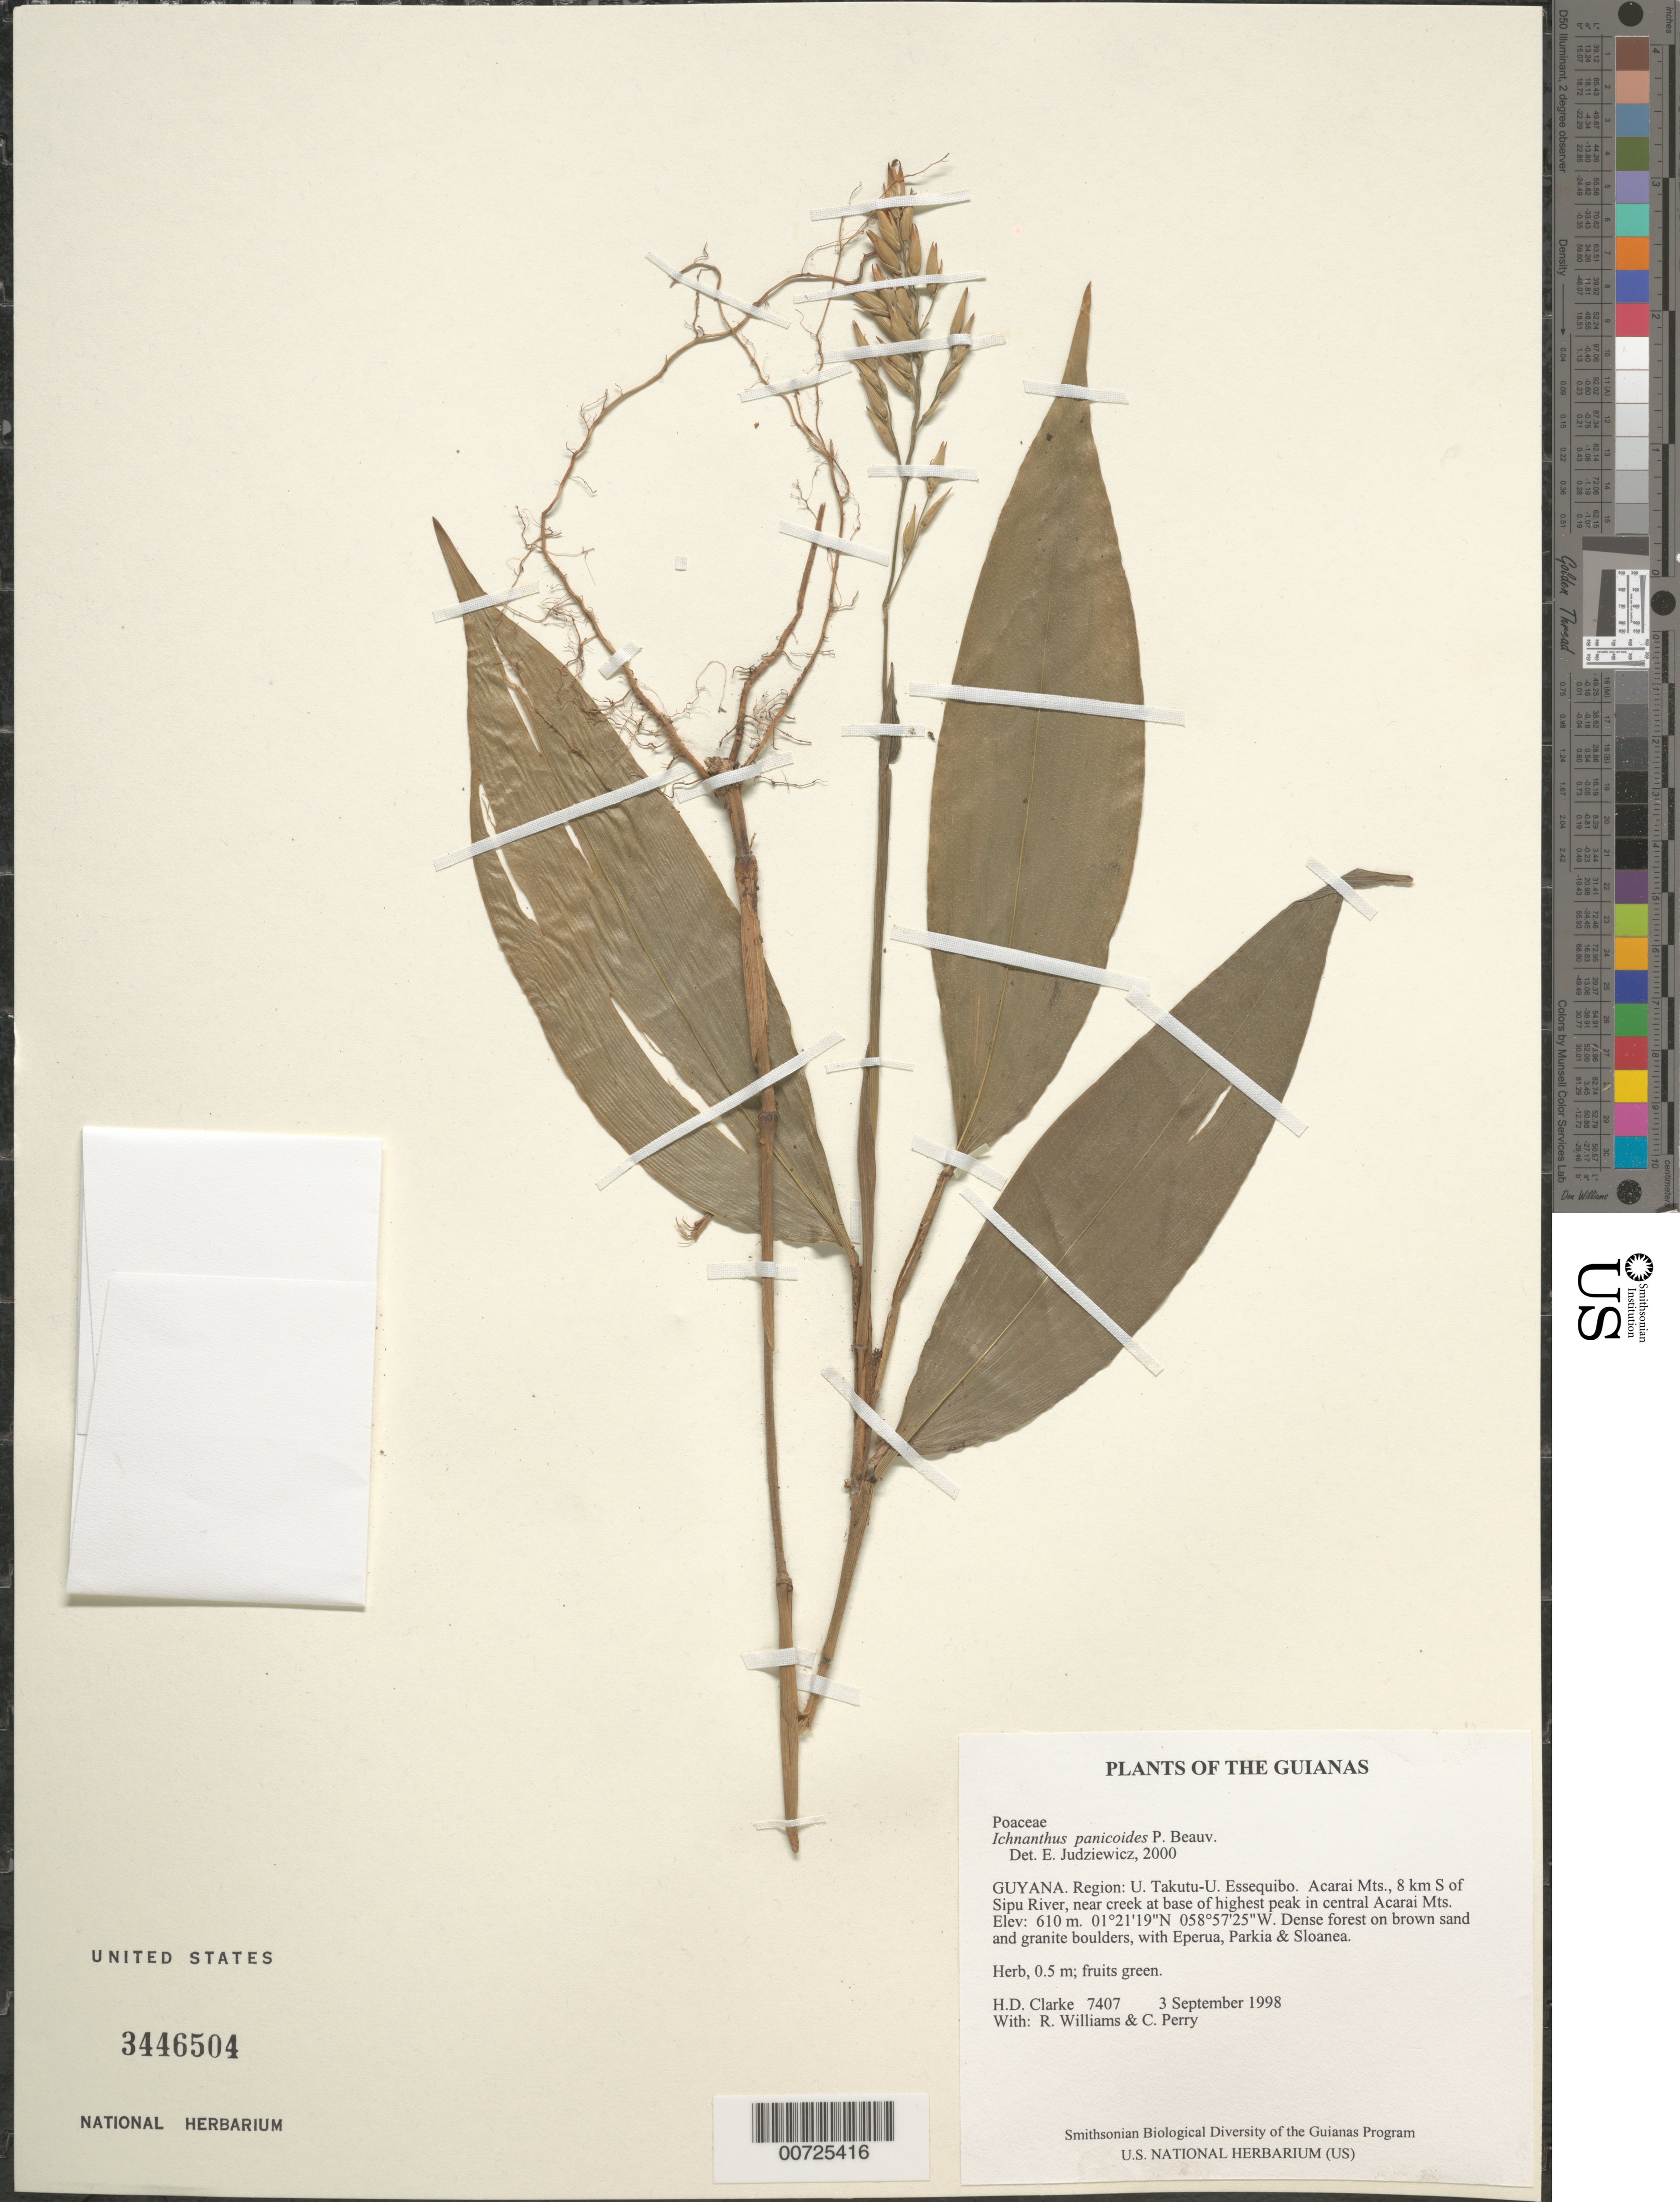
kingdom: Plantae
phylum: Tracheophyta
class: Liliopsida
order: Poales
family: Poaceae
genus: Ichnanthus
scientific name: Ichnanthus panicoides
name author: P. Beauv.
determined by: Judziewicz, E. J.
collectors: H. D. Clarke, R. Williams & C. Perry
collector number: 7407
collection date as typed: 3 September 1998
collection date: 1998-09-03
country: Guyana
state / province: U. Takutu-U. Essequibo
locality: Acarai Mts., 8 km S of Sipu River, near creek at base of highest peak in central Acarai Mts.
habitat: Dense forest on brown sand and granite boulders, with Eperua, Parkia & Sloanea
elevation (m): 610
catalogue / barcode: US 3446504